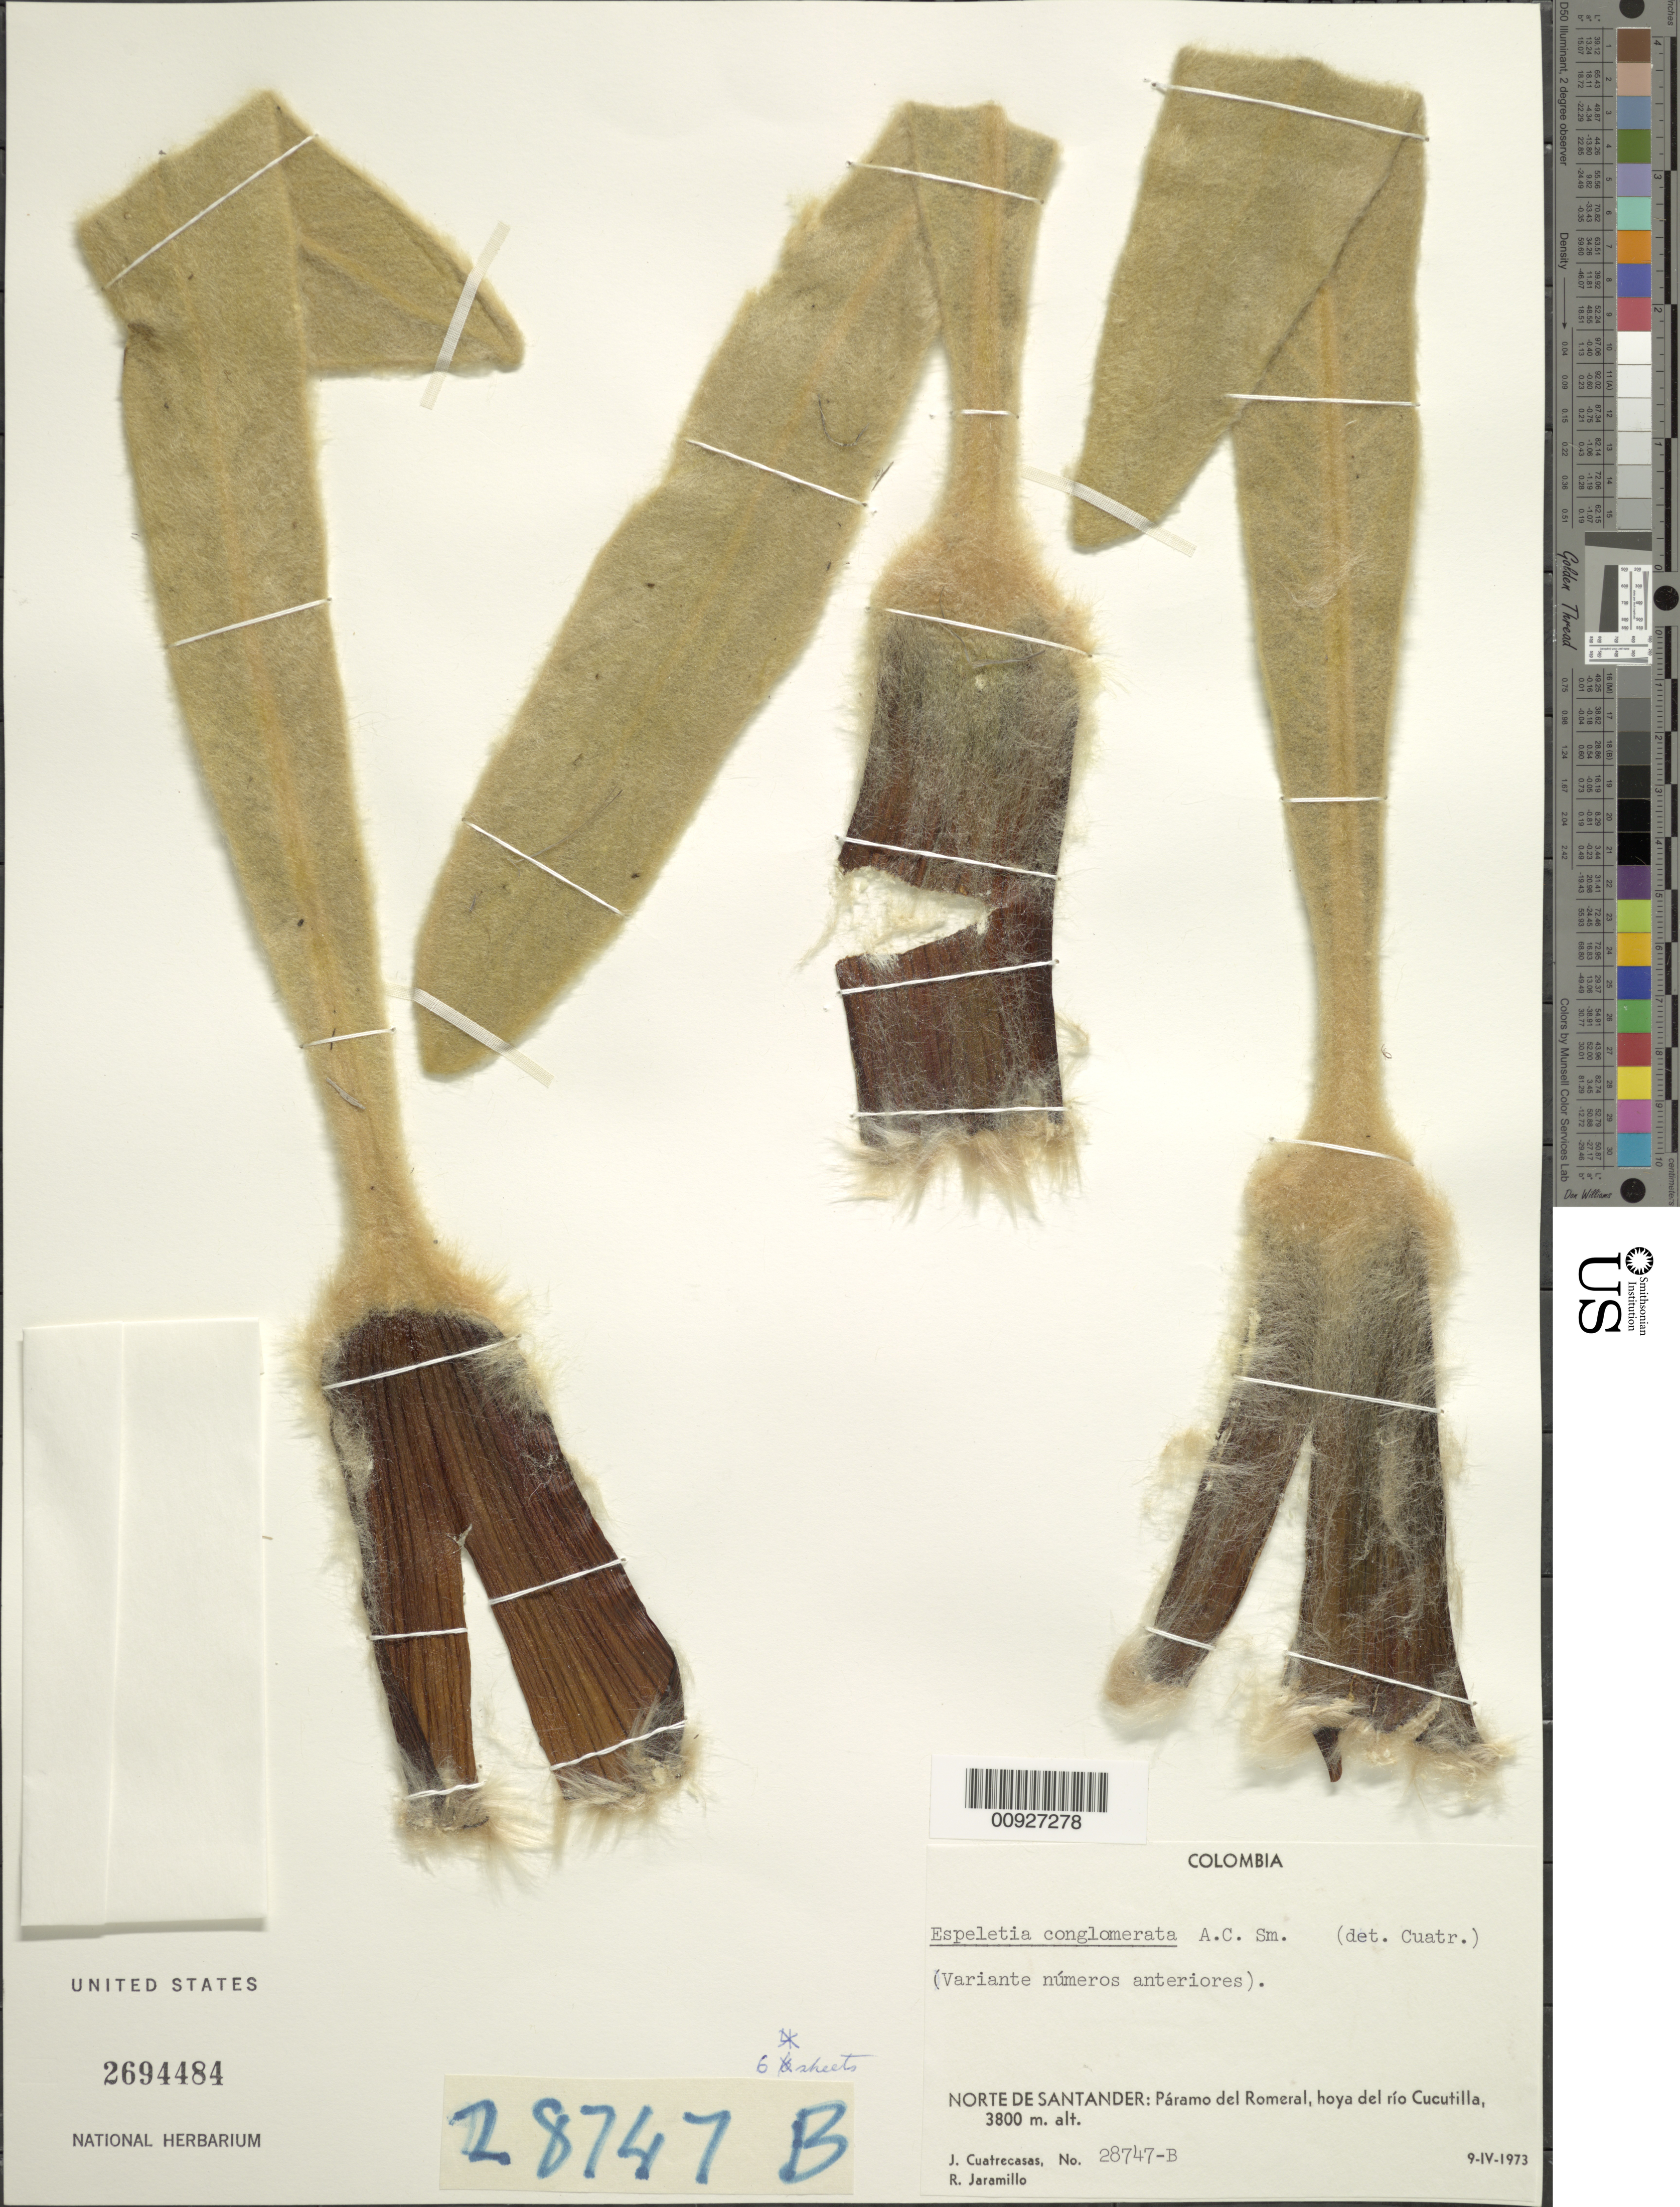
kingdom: Plantae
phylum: Tracheophyta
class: Magnoliopsida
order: Asterales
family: Asteraceae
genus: Espeletia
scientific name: Espeletia conglomerata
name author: A.C. Sm.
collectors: J. Cuatrecasas & R. Jaramillo M.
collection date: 1973-04-09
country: Colombia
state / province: Norte de Santander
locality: P. del Romeral. P. del Romeral, hoya del río Cucutilla.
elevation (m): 3800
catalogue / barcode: US 2694484